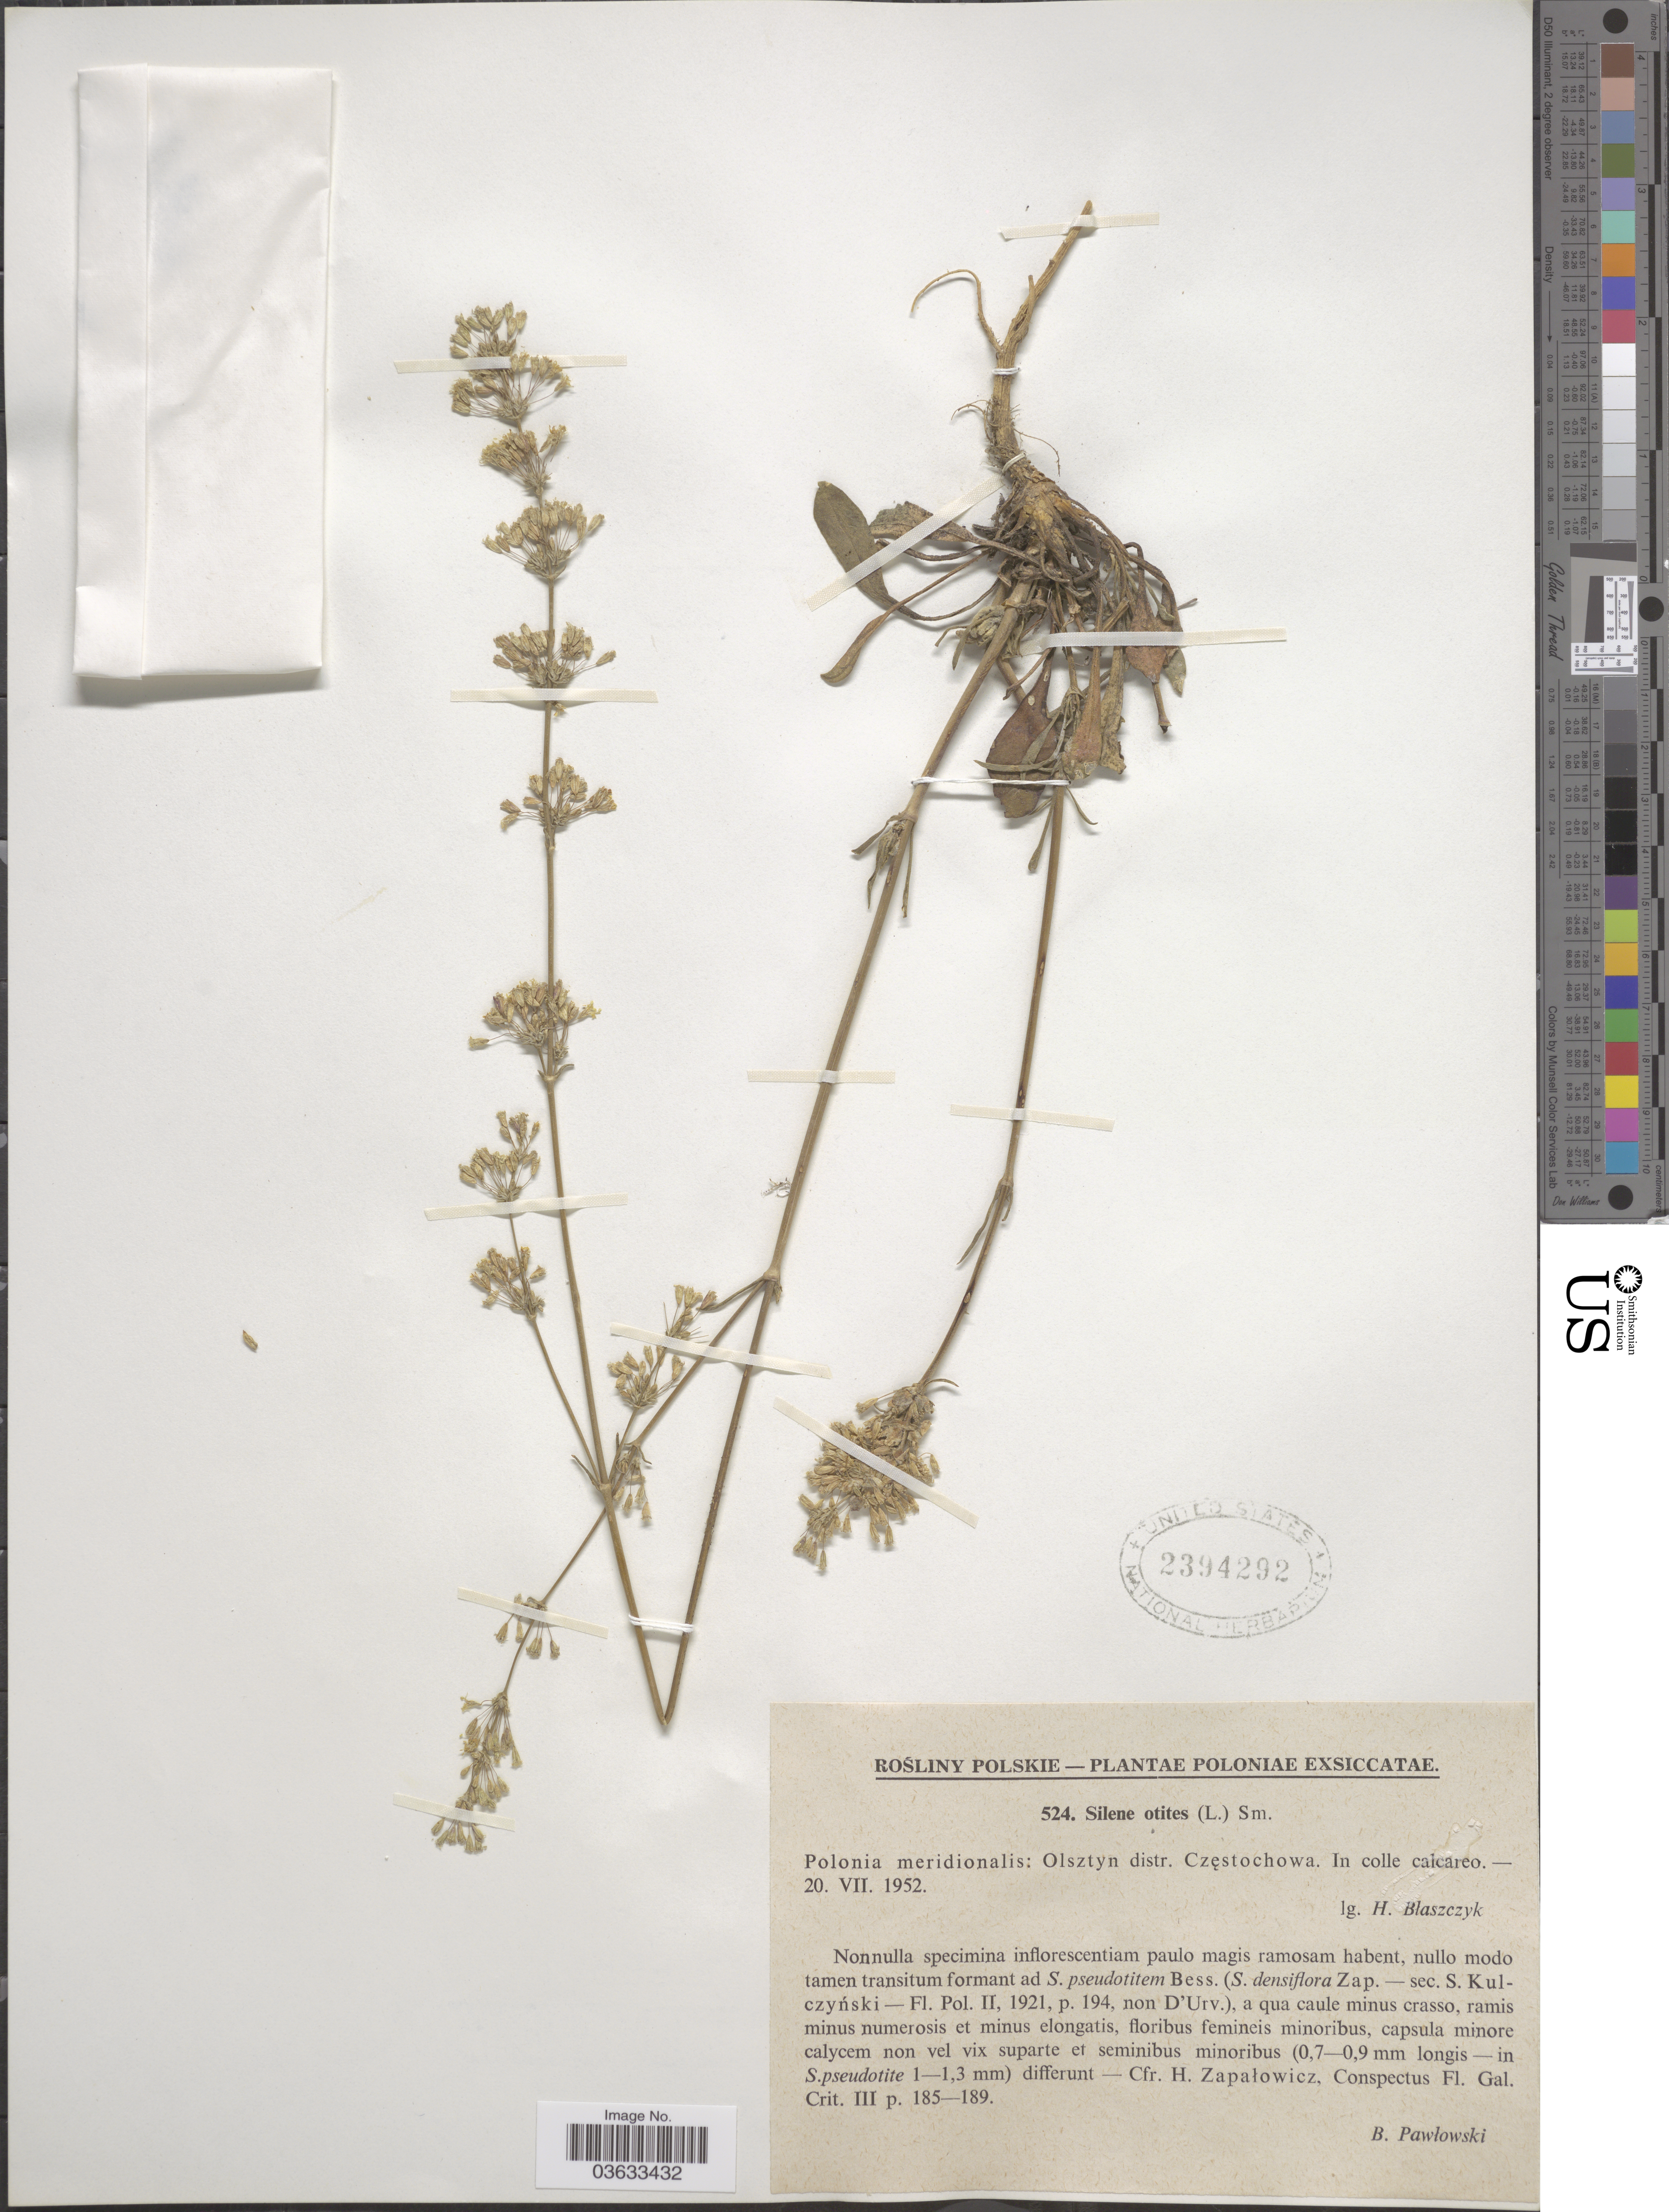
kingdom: Plantae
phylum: Tracheophyta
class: Magnoliopsida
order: Caryophyllales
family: Caryophyllaceae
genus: Silene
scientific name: Silene otites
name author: (L.) Wibel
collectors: H. Blaszczyk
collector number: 524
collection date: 1952-07-20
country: Poland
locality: Polonia meridionalis: Olsztyn distr. Częstochowa. In colle calcareo.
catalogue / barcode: US 2394292